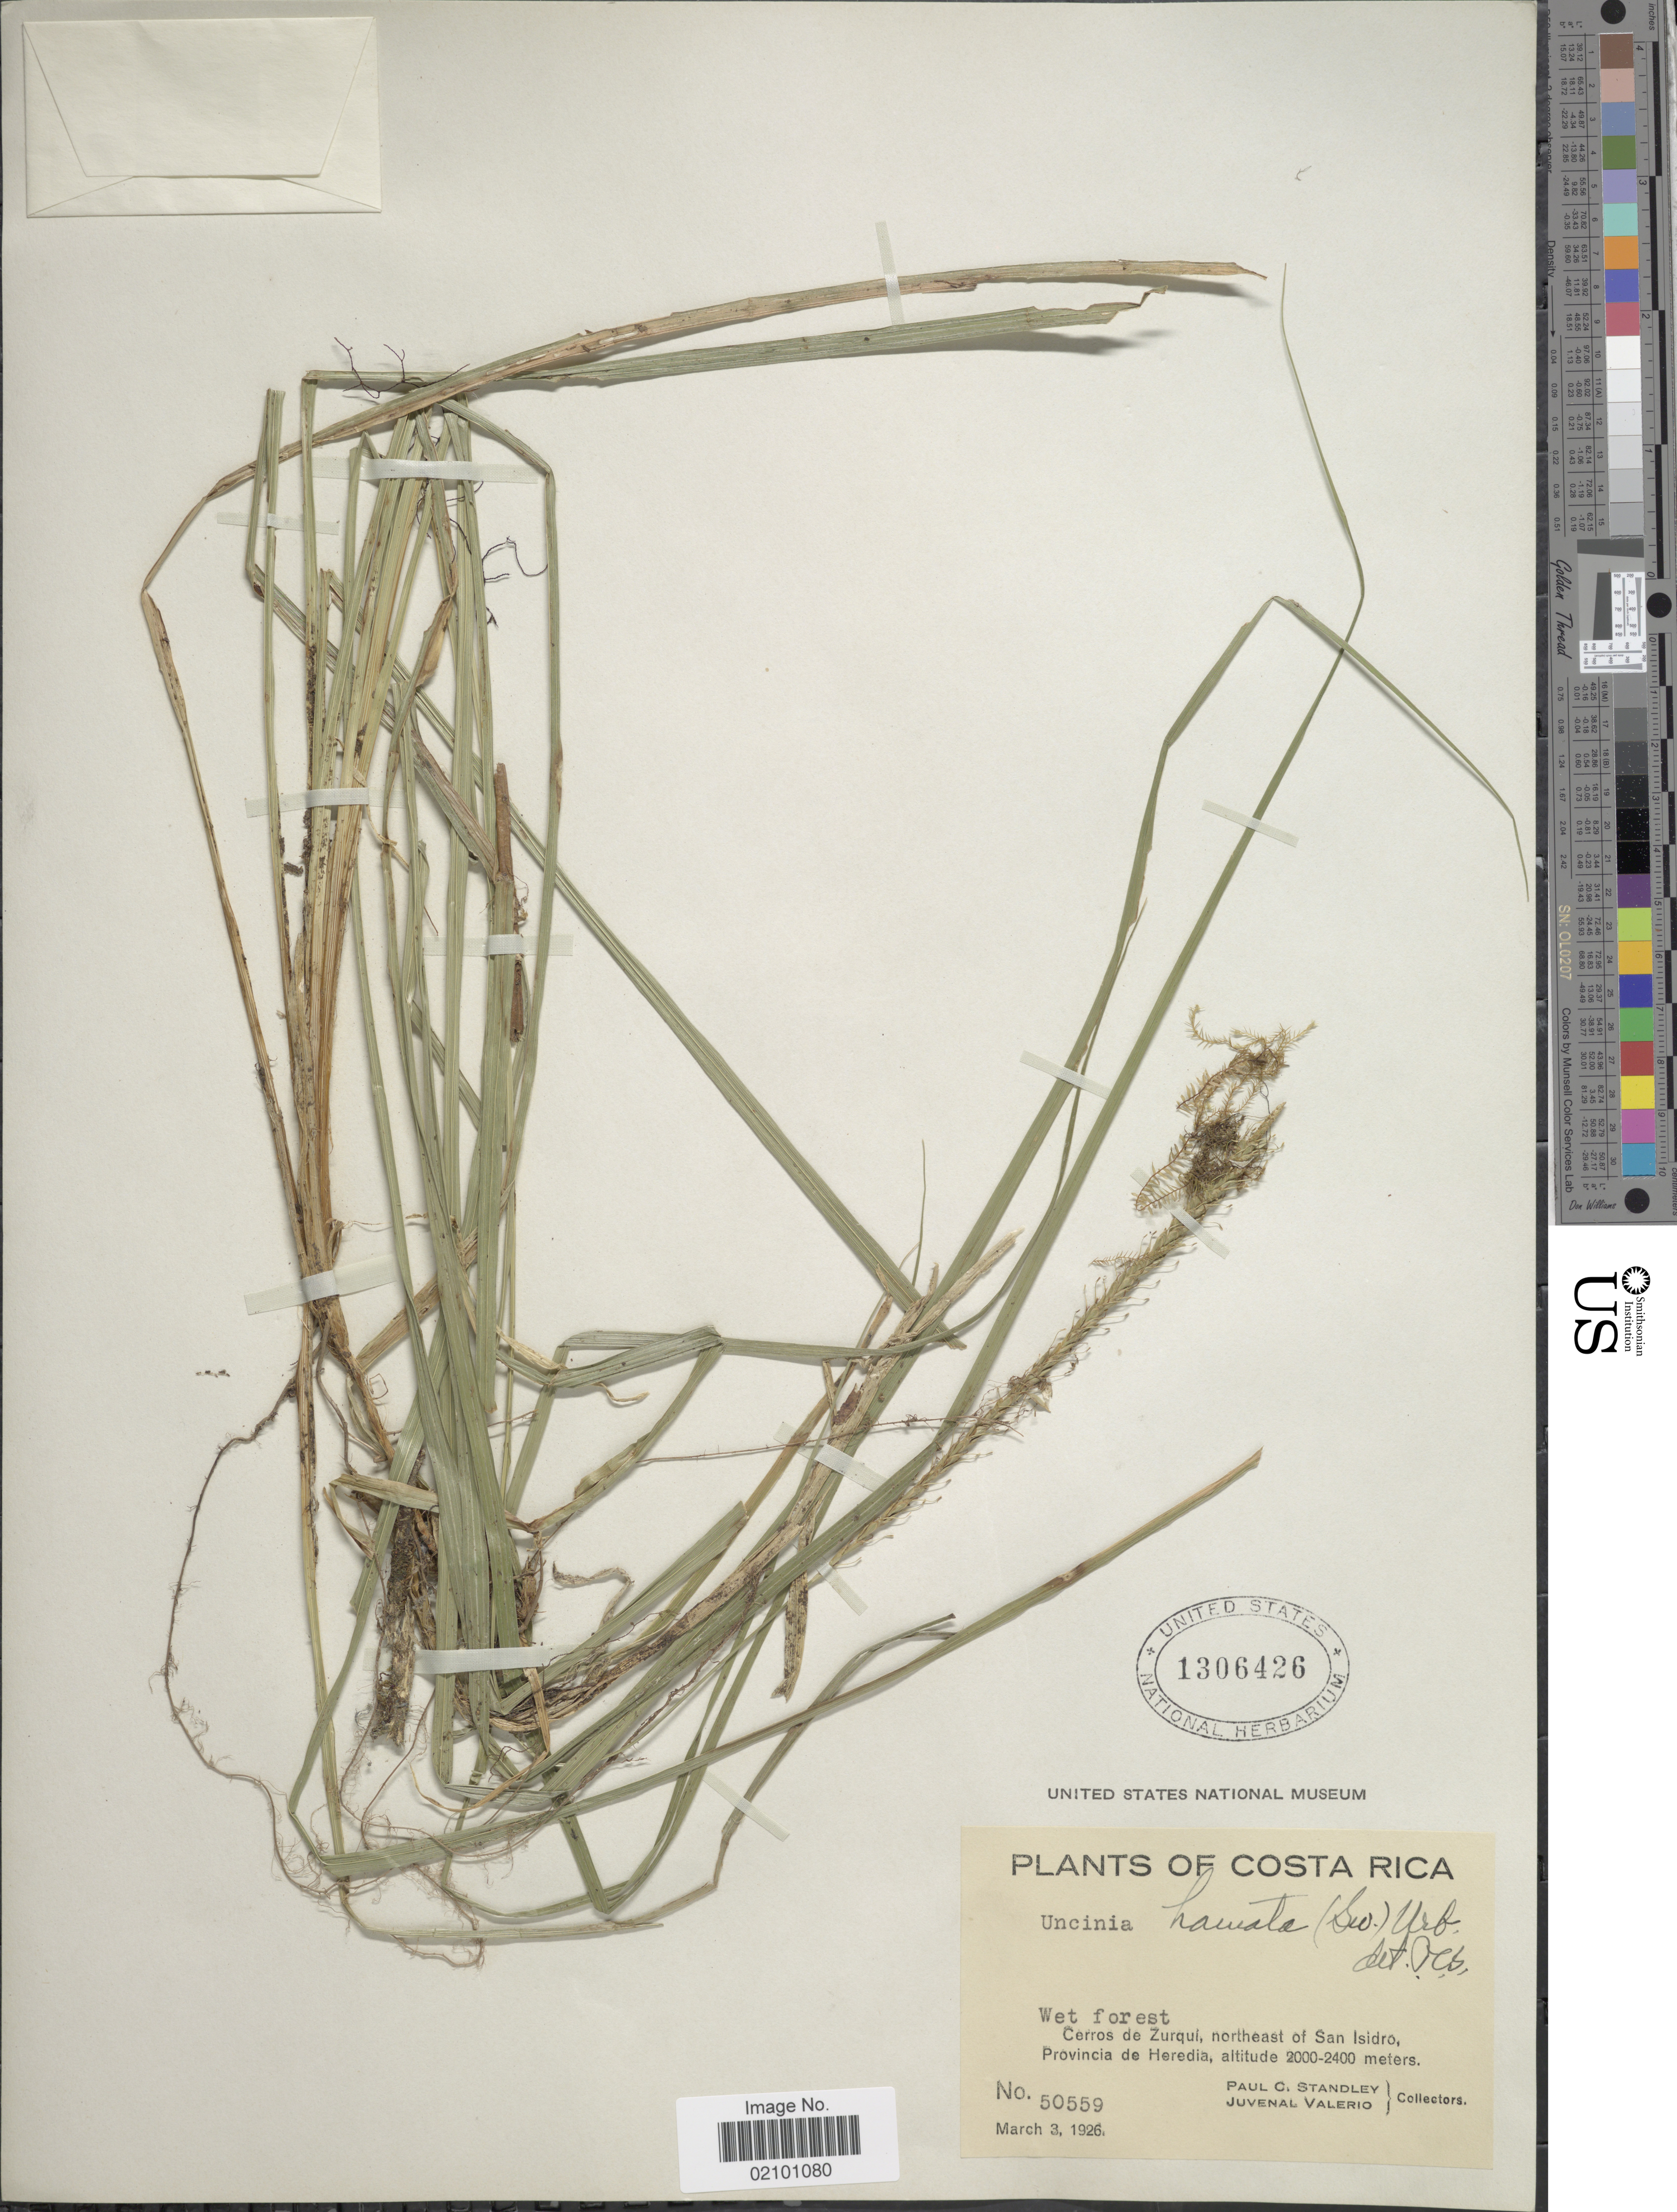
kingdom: Plantae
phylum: Tracheophyta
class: Liliopsida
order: Poales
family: Cyperaceae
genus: Carex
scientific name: Carex hamata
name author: Sw.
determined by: Jimnéz-Mejias, Pedro, (UPOS), Universidad Pablo de Olavide (SPAIN)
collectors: P. C. Standley & J. Valerio R.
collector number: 50559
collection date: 1926-03-03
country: Costa Rica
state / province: Heredia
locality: Cerros de Zurqui, northeast of San Isidro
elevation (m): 2000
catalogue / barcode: US 1306426